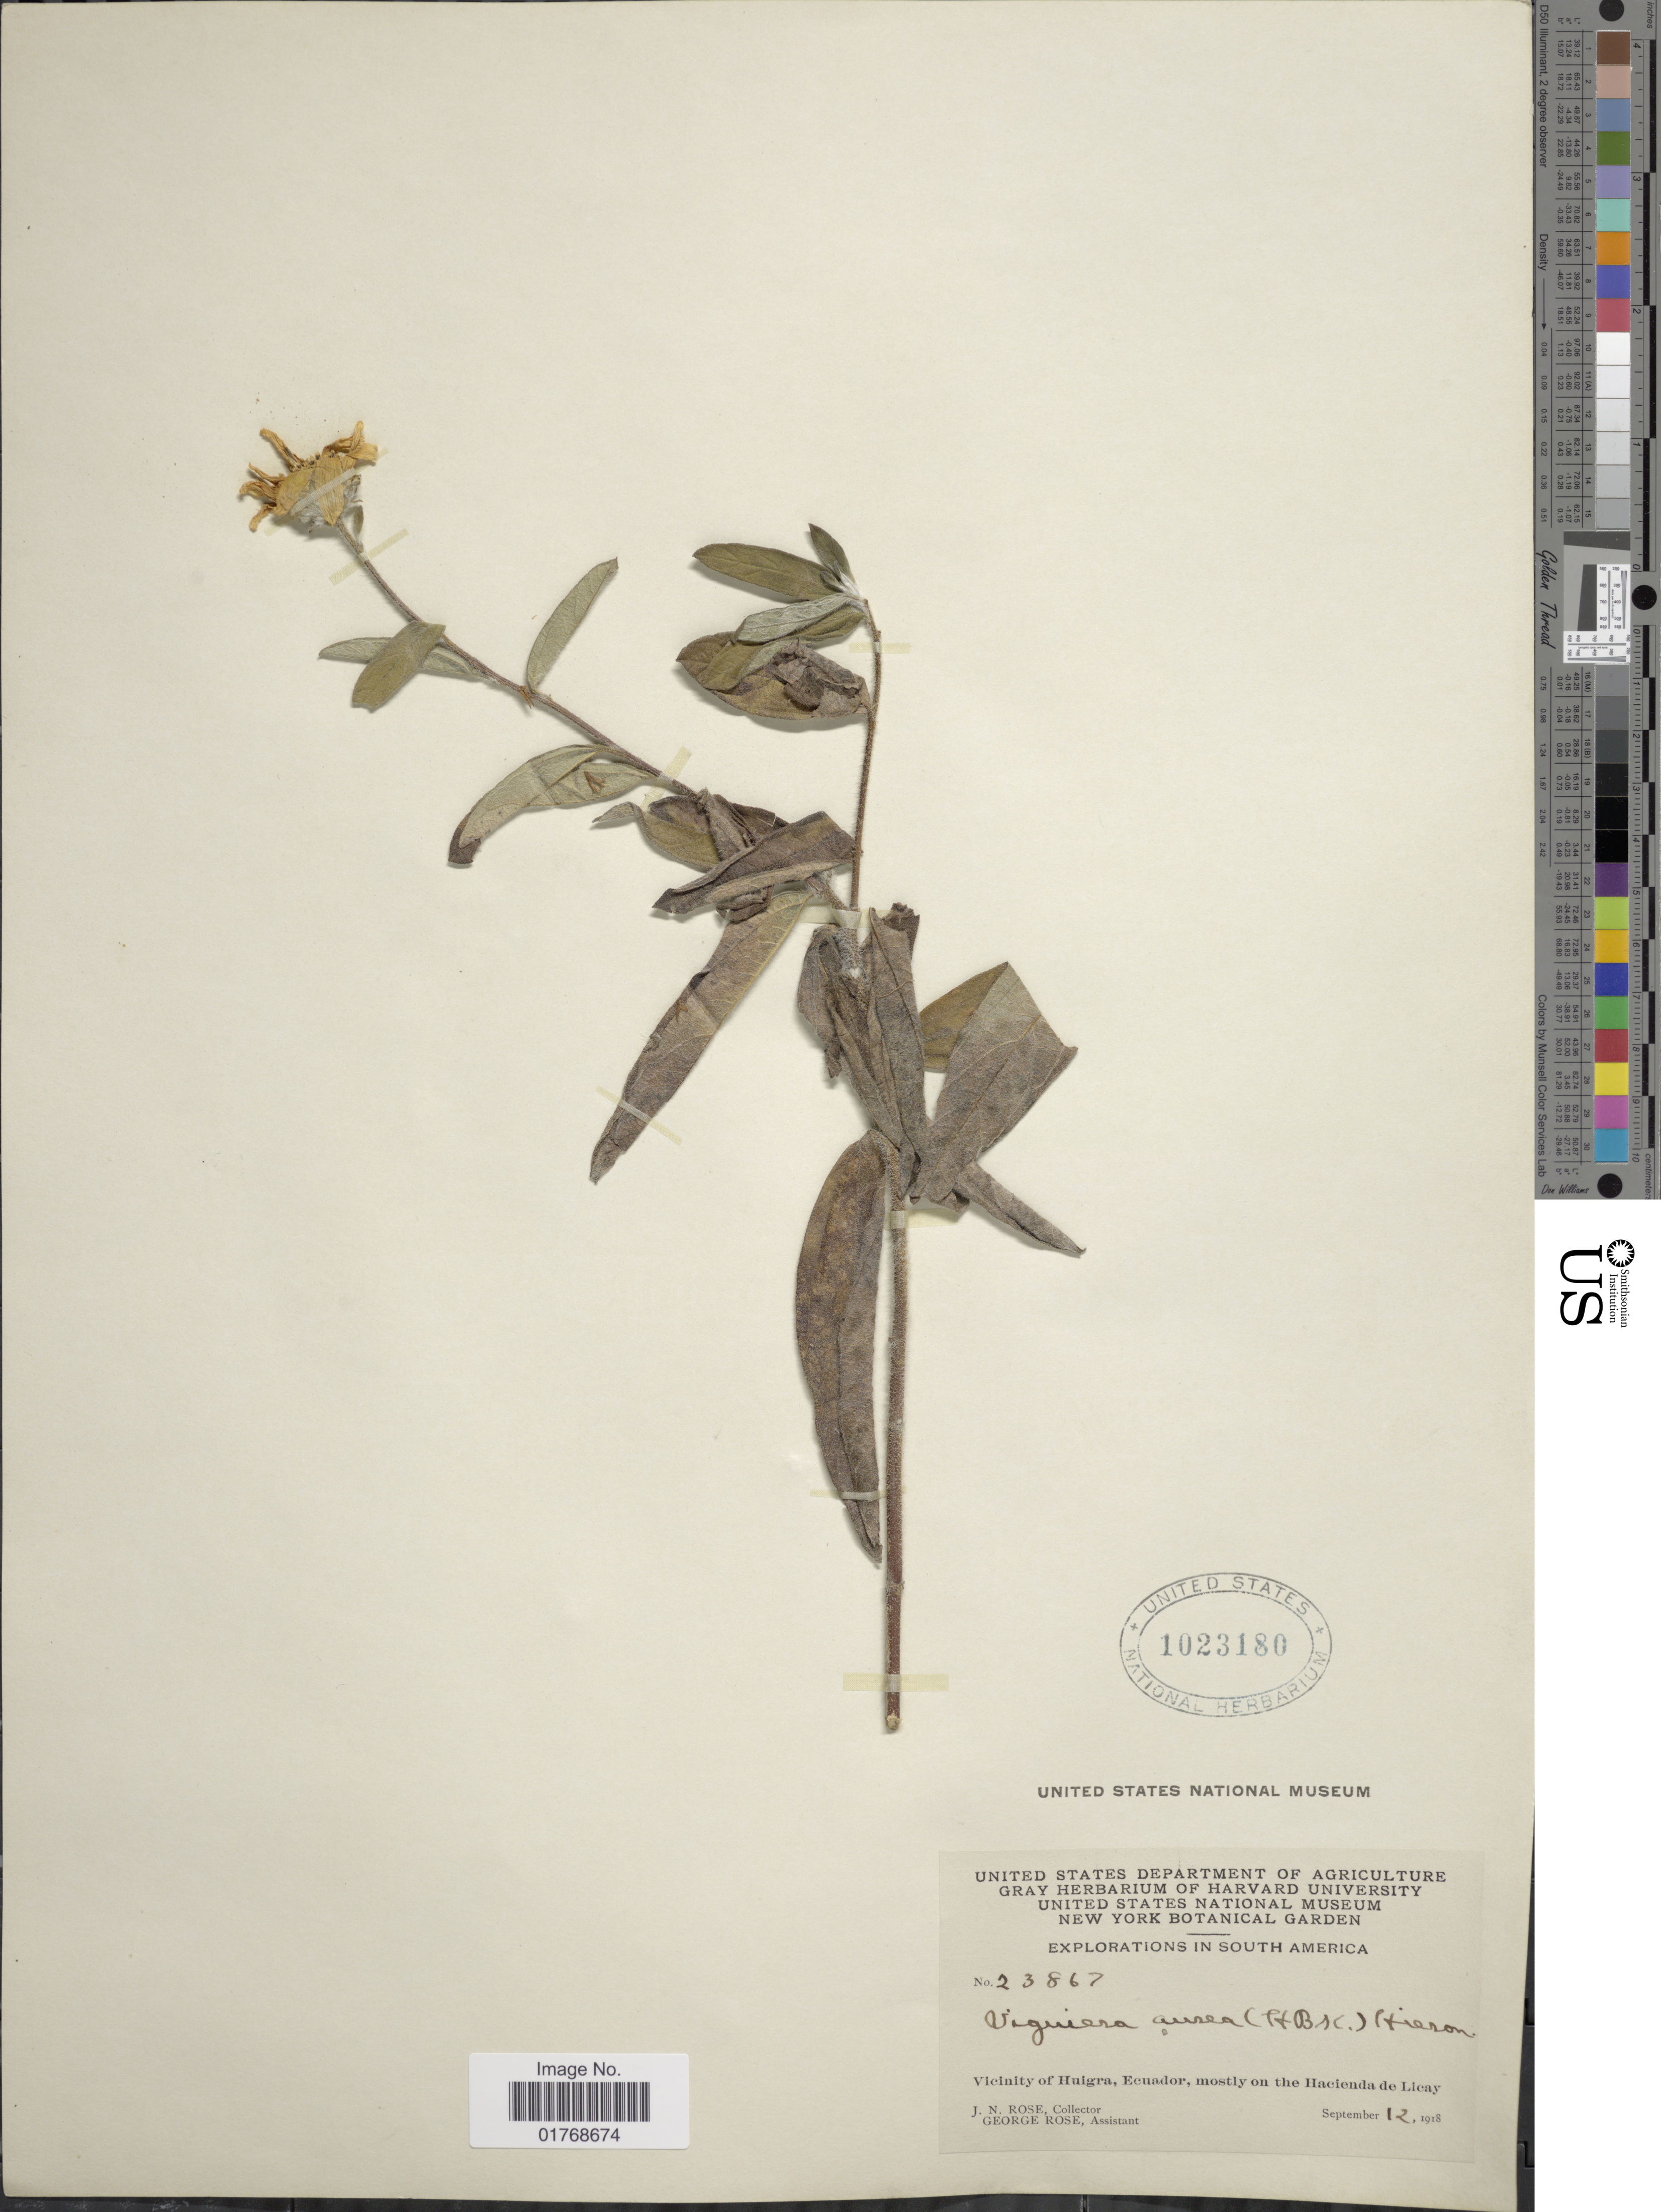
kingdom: Plantae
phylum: Tracheophyta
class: Magnoliopsida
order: Asterales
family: Asteraceae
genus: Viguiera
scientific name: Viguiera incana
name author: (Pers.) S.F. Blake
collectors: J. N. Rose & G. Rose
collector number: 23867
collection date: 1918-09-12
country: Ecuador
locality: Vicinity of Huigra, Ecuador, mostly on the Hacienda de Licay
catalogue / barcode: US 1023180